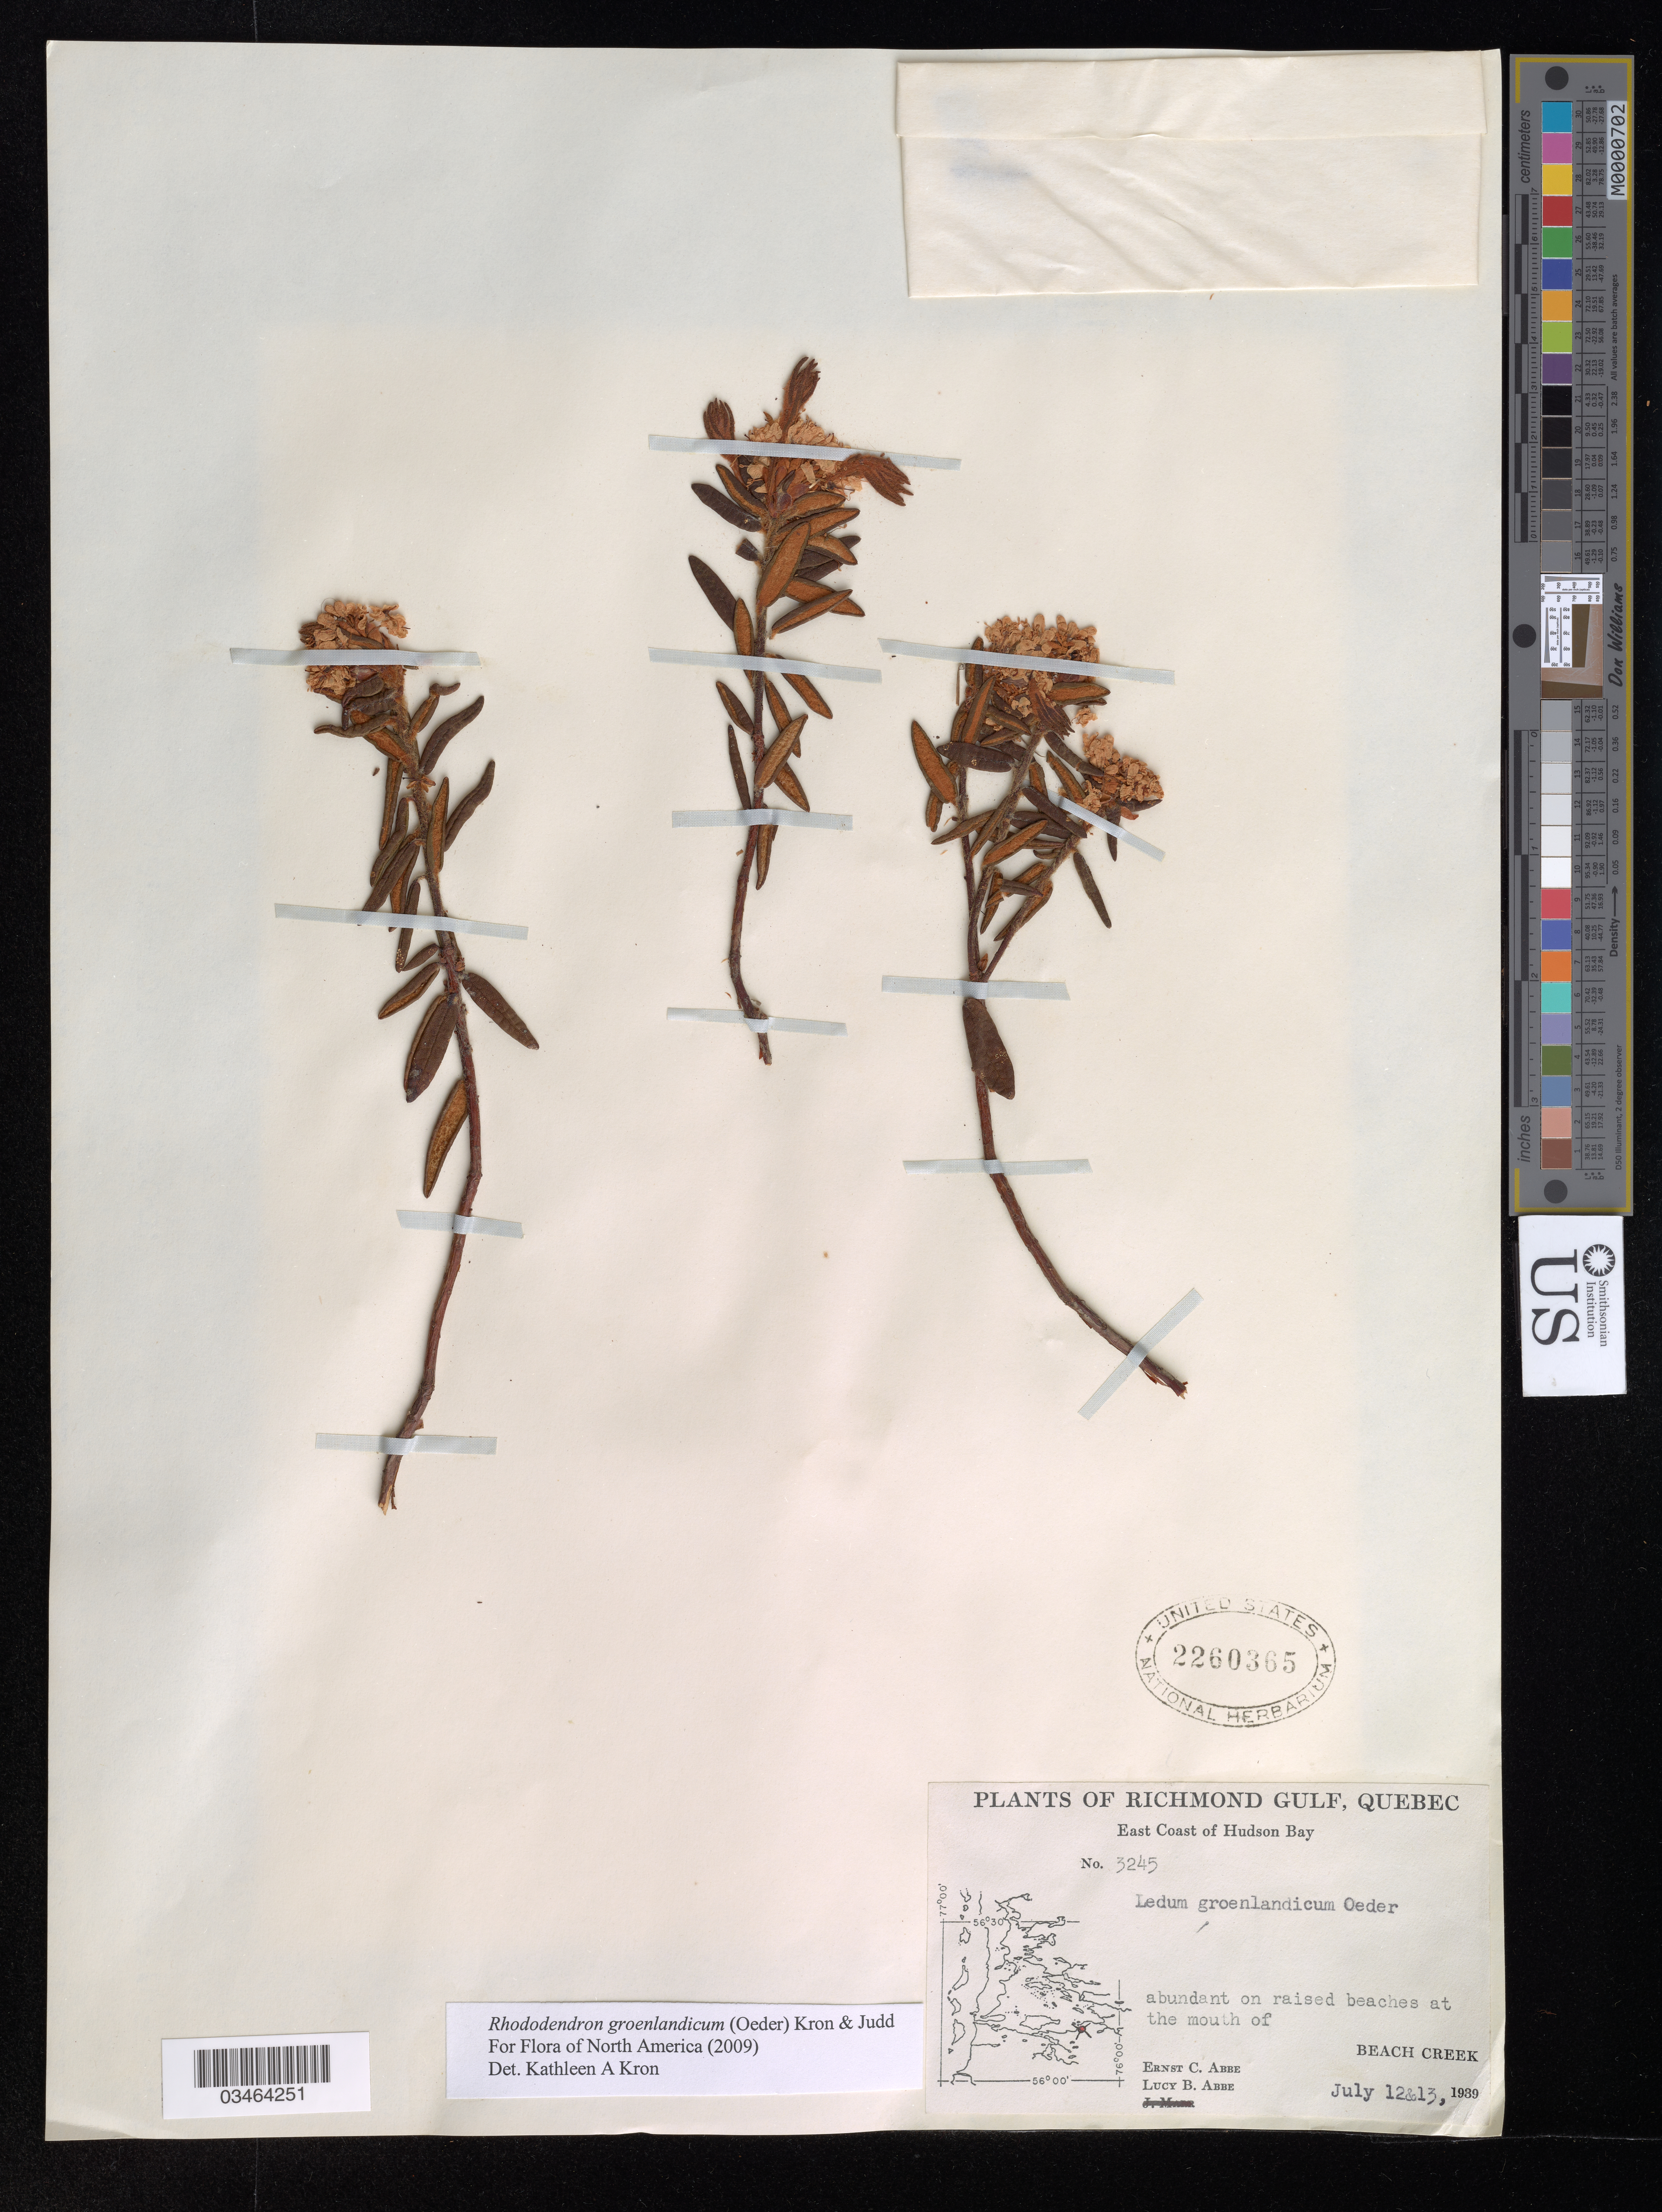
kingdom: Plantae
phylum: Tracheophyta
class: Magnoliopsida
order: Ericales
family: Ericaceae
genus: Rhododendron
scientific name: Rhododendron groenlandicum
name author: (Oeder) Kron & Judd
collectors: E. C. Abbe & L. B. Abbe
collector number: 3245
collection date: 1939-07-12/1939-07-13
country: Canada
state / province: Quebec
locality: Richmond Gulf. East Coast of Hudson Bay. Abundant on raised beaches at the mouth of Beach Creek.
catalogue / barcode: US 2260365